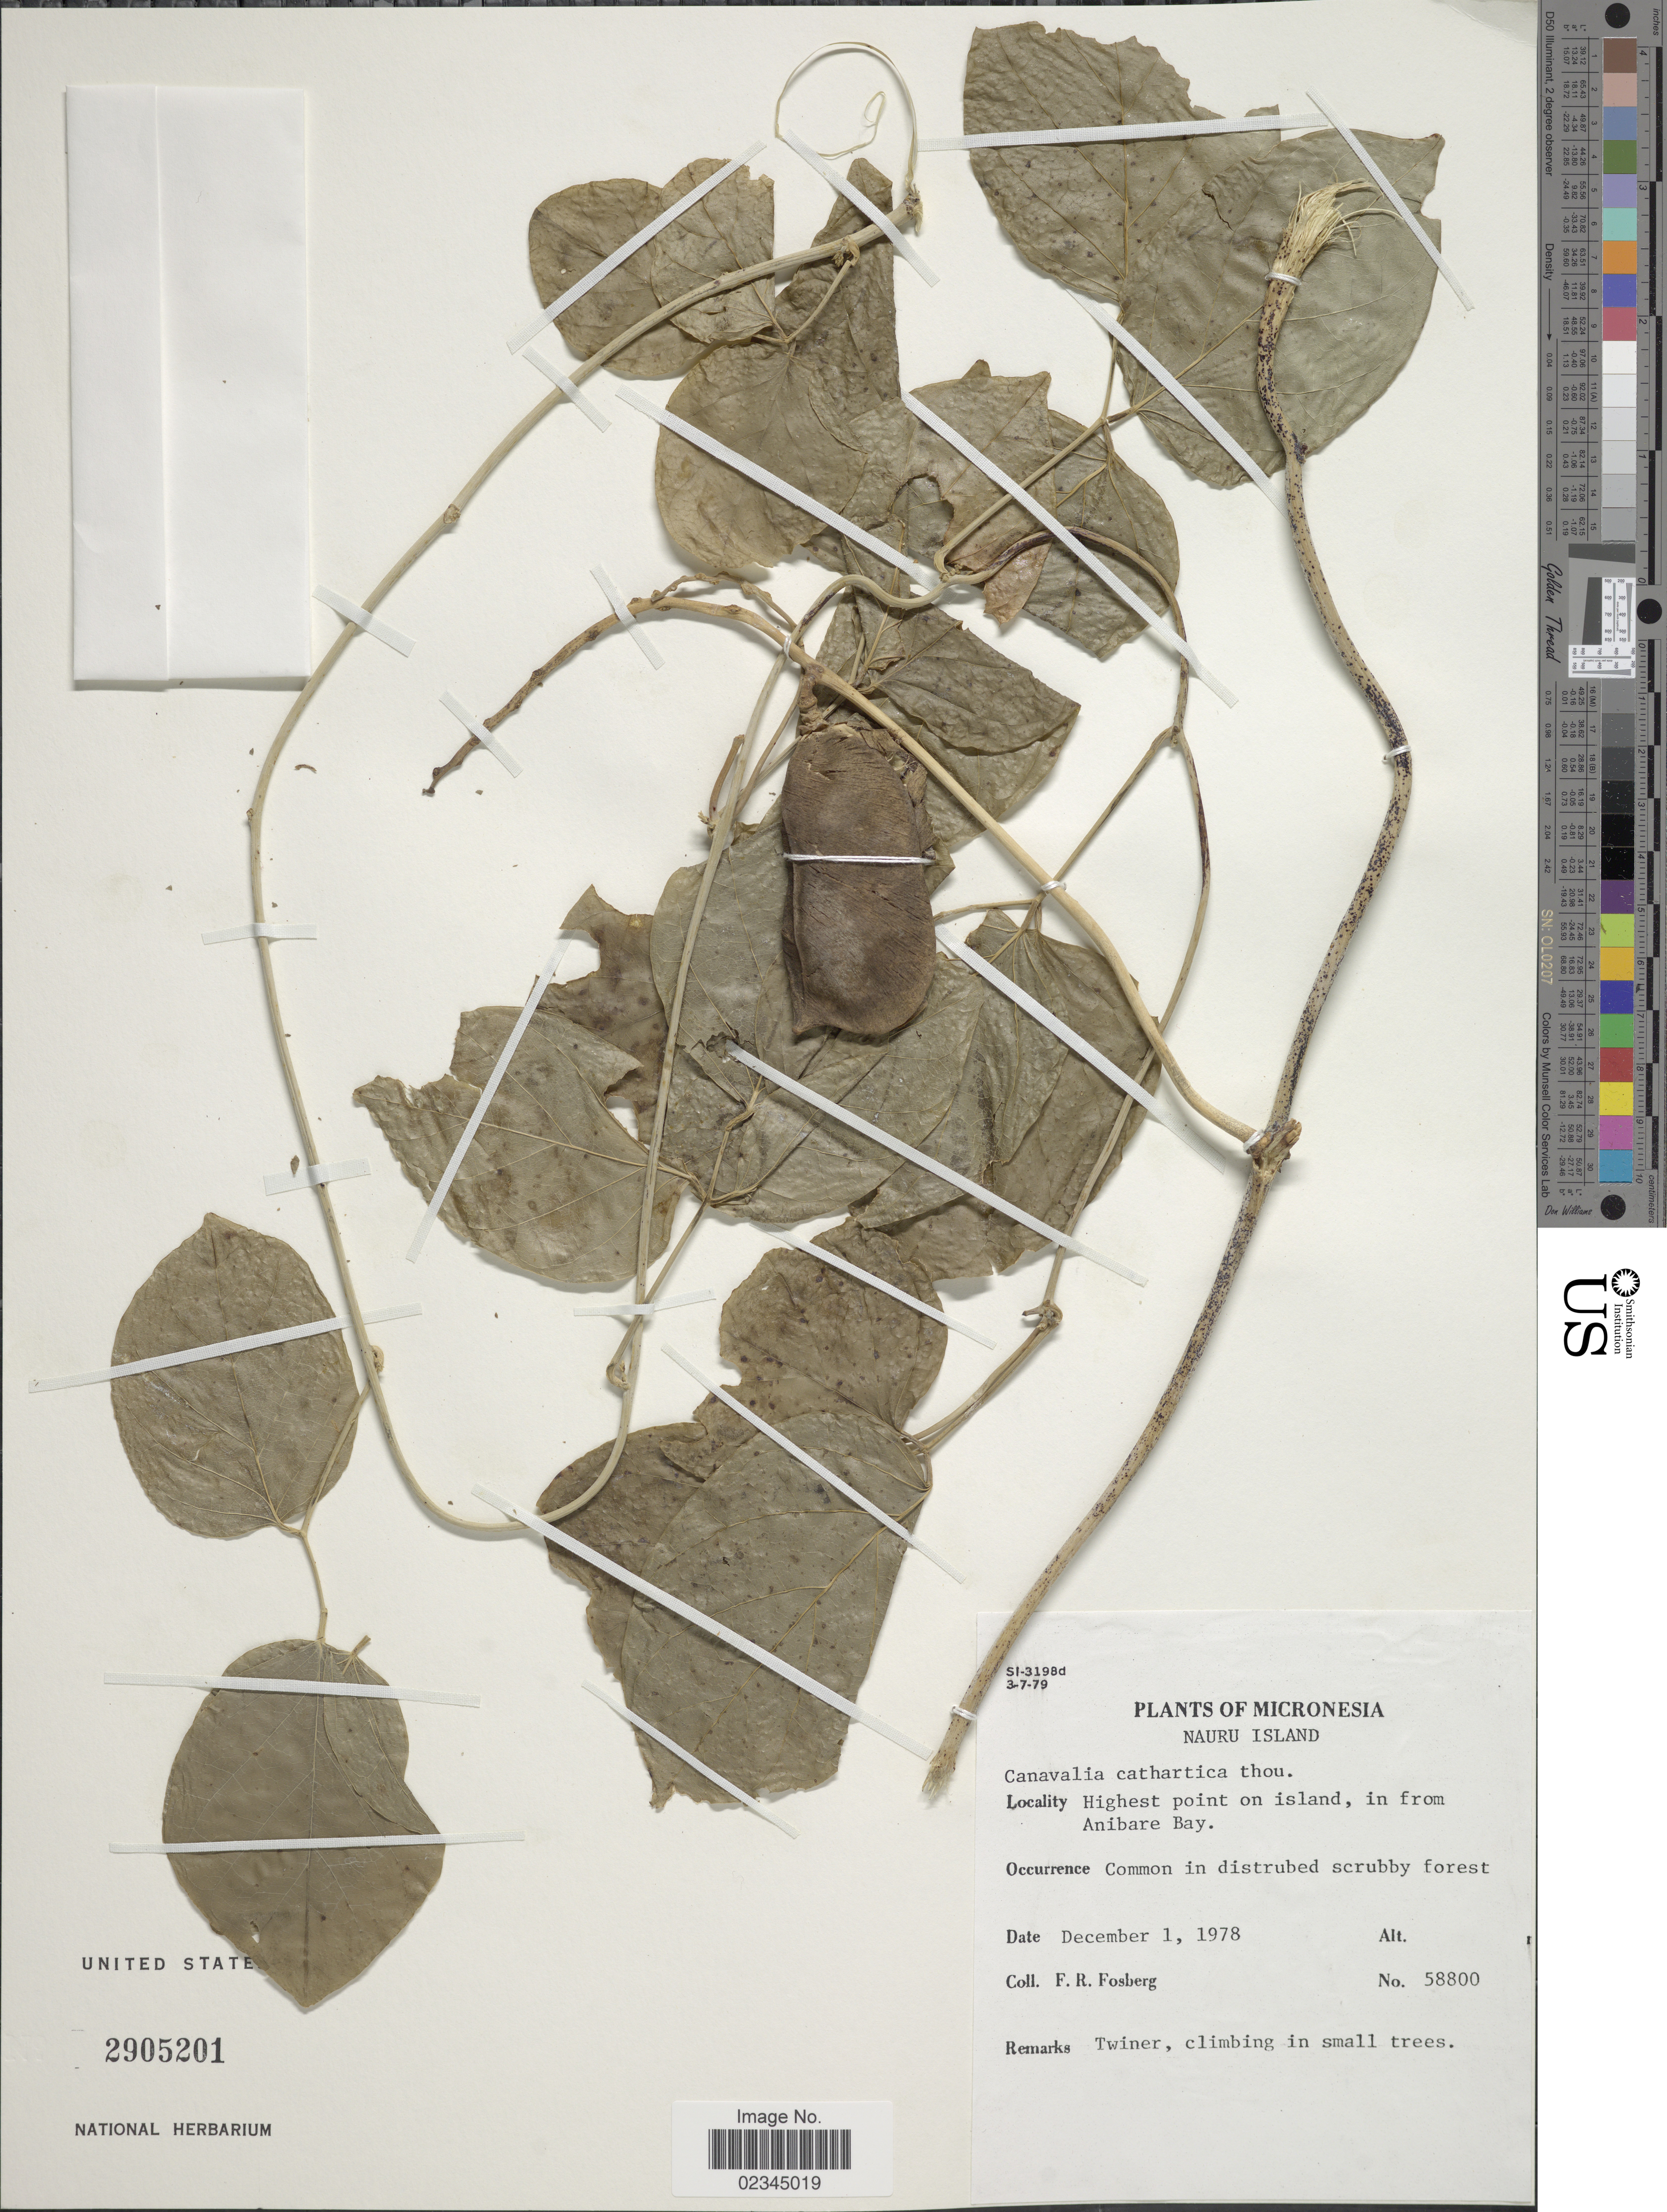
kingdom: Plantae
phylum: Tracheophyta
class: Magnoliopsida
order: Fabales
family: Fabaceae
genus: Canavalia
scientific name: Canavalia cathartica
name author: Thouars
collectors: F. R. Fosberg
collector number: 58800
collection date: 1978-12-01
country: Nauru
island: Nauru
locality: Micronesia, Nauru Island, highest point on island, in from Anibare Bay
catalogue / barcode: US 2905201